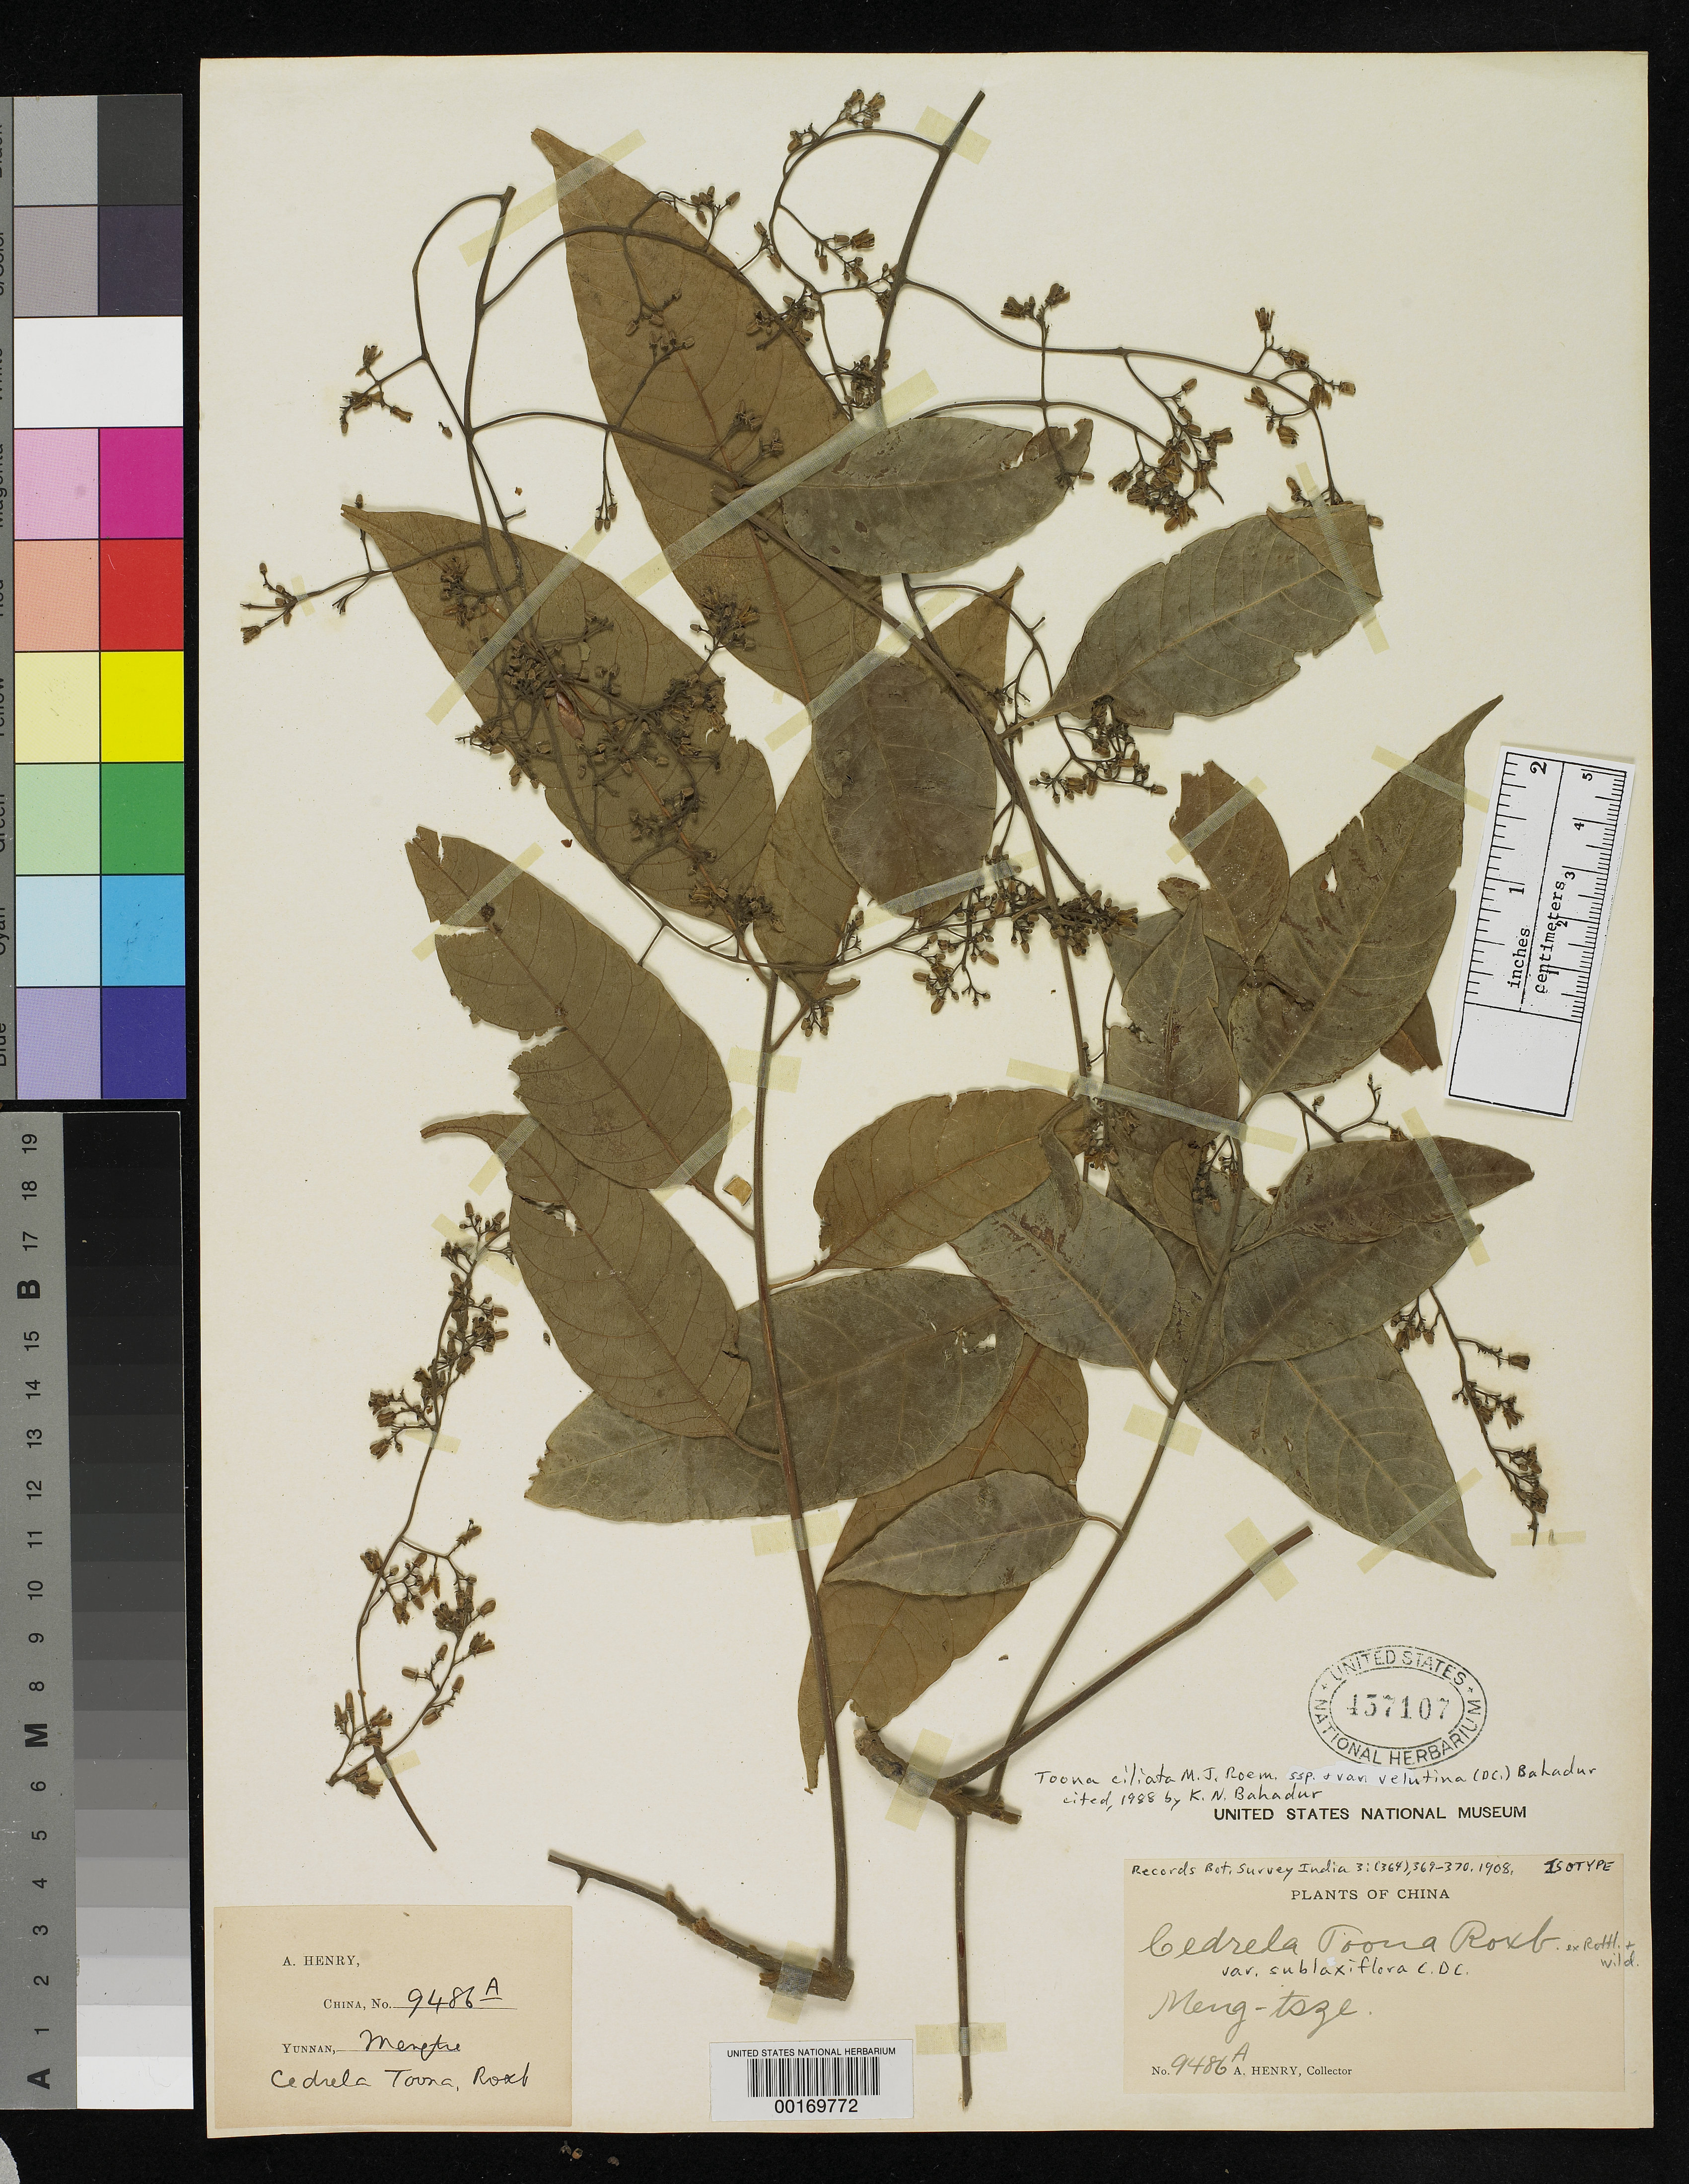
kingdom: Plantae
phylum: Tracheophyta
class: Magnoliopsida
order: Sapindales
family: Meliaceae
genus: Cedrela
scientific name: Cedrela toona var. sublaxiflora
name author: C. DC.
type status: Isotype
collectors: A. Henry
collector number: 9486 A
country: China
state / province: Yunnan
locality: Meng-tsze.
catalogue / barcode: US 457107